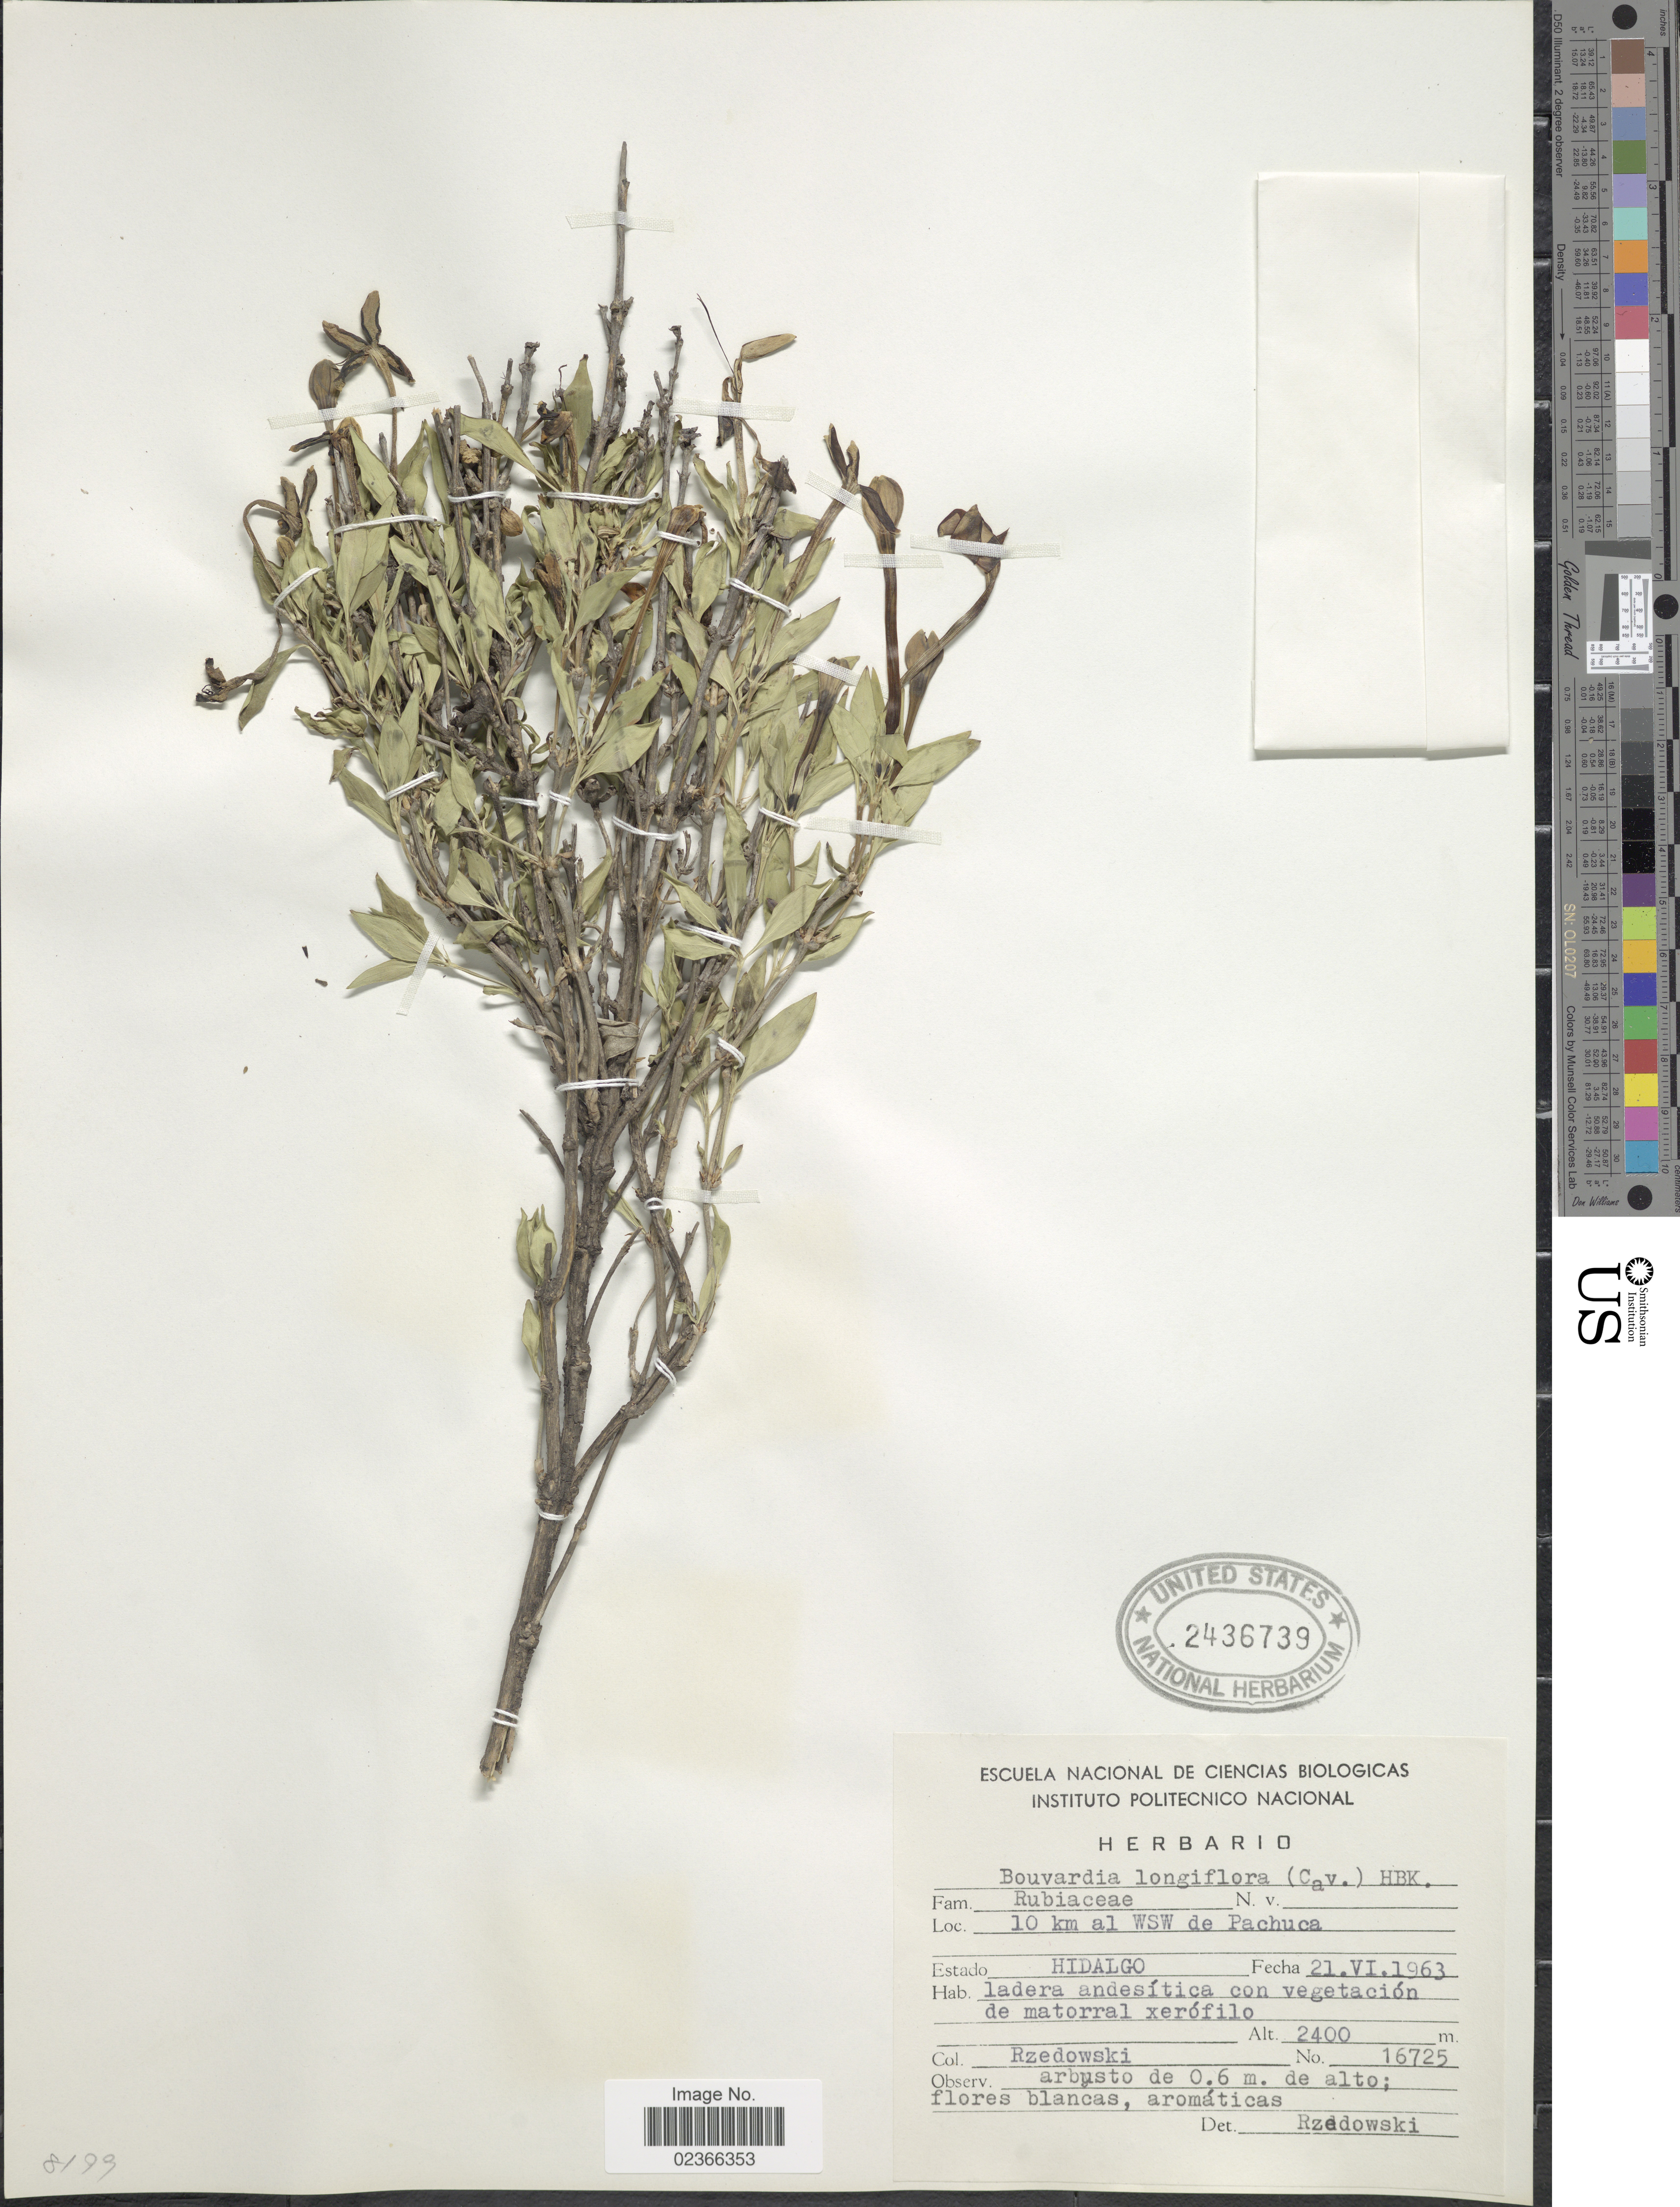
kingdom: Plantae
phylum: Tracheophyta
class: Magnoliopsida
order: Gentianales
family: Rubiaceae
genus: Bouvardia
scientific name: Bouvardia longiflora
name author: (Cav.) Kunth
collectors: Rzedowski, --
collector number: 16725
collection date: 1963-06-21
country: Mexico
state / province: Hidalgo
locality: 10 km al WSW de Pachuca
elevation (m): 2400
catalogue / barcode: US 2436739